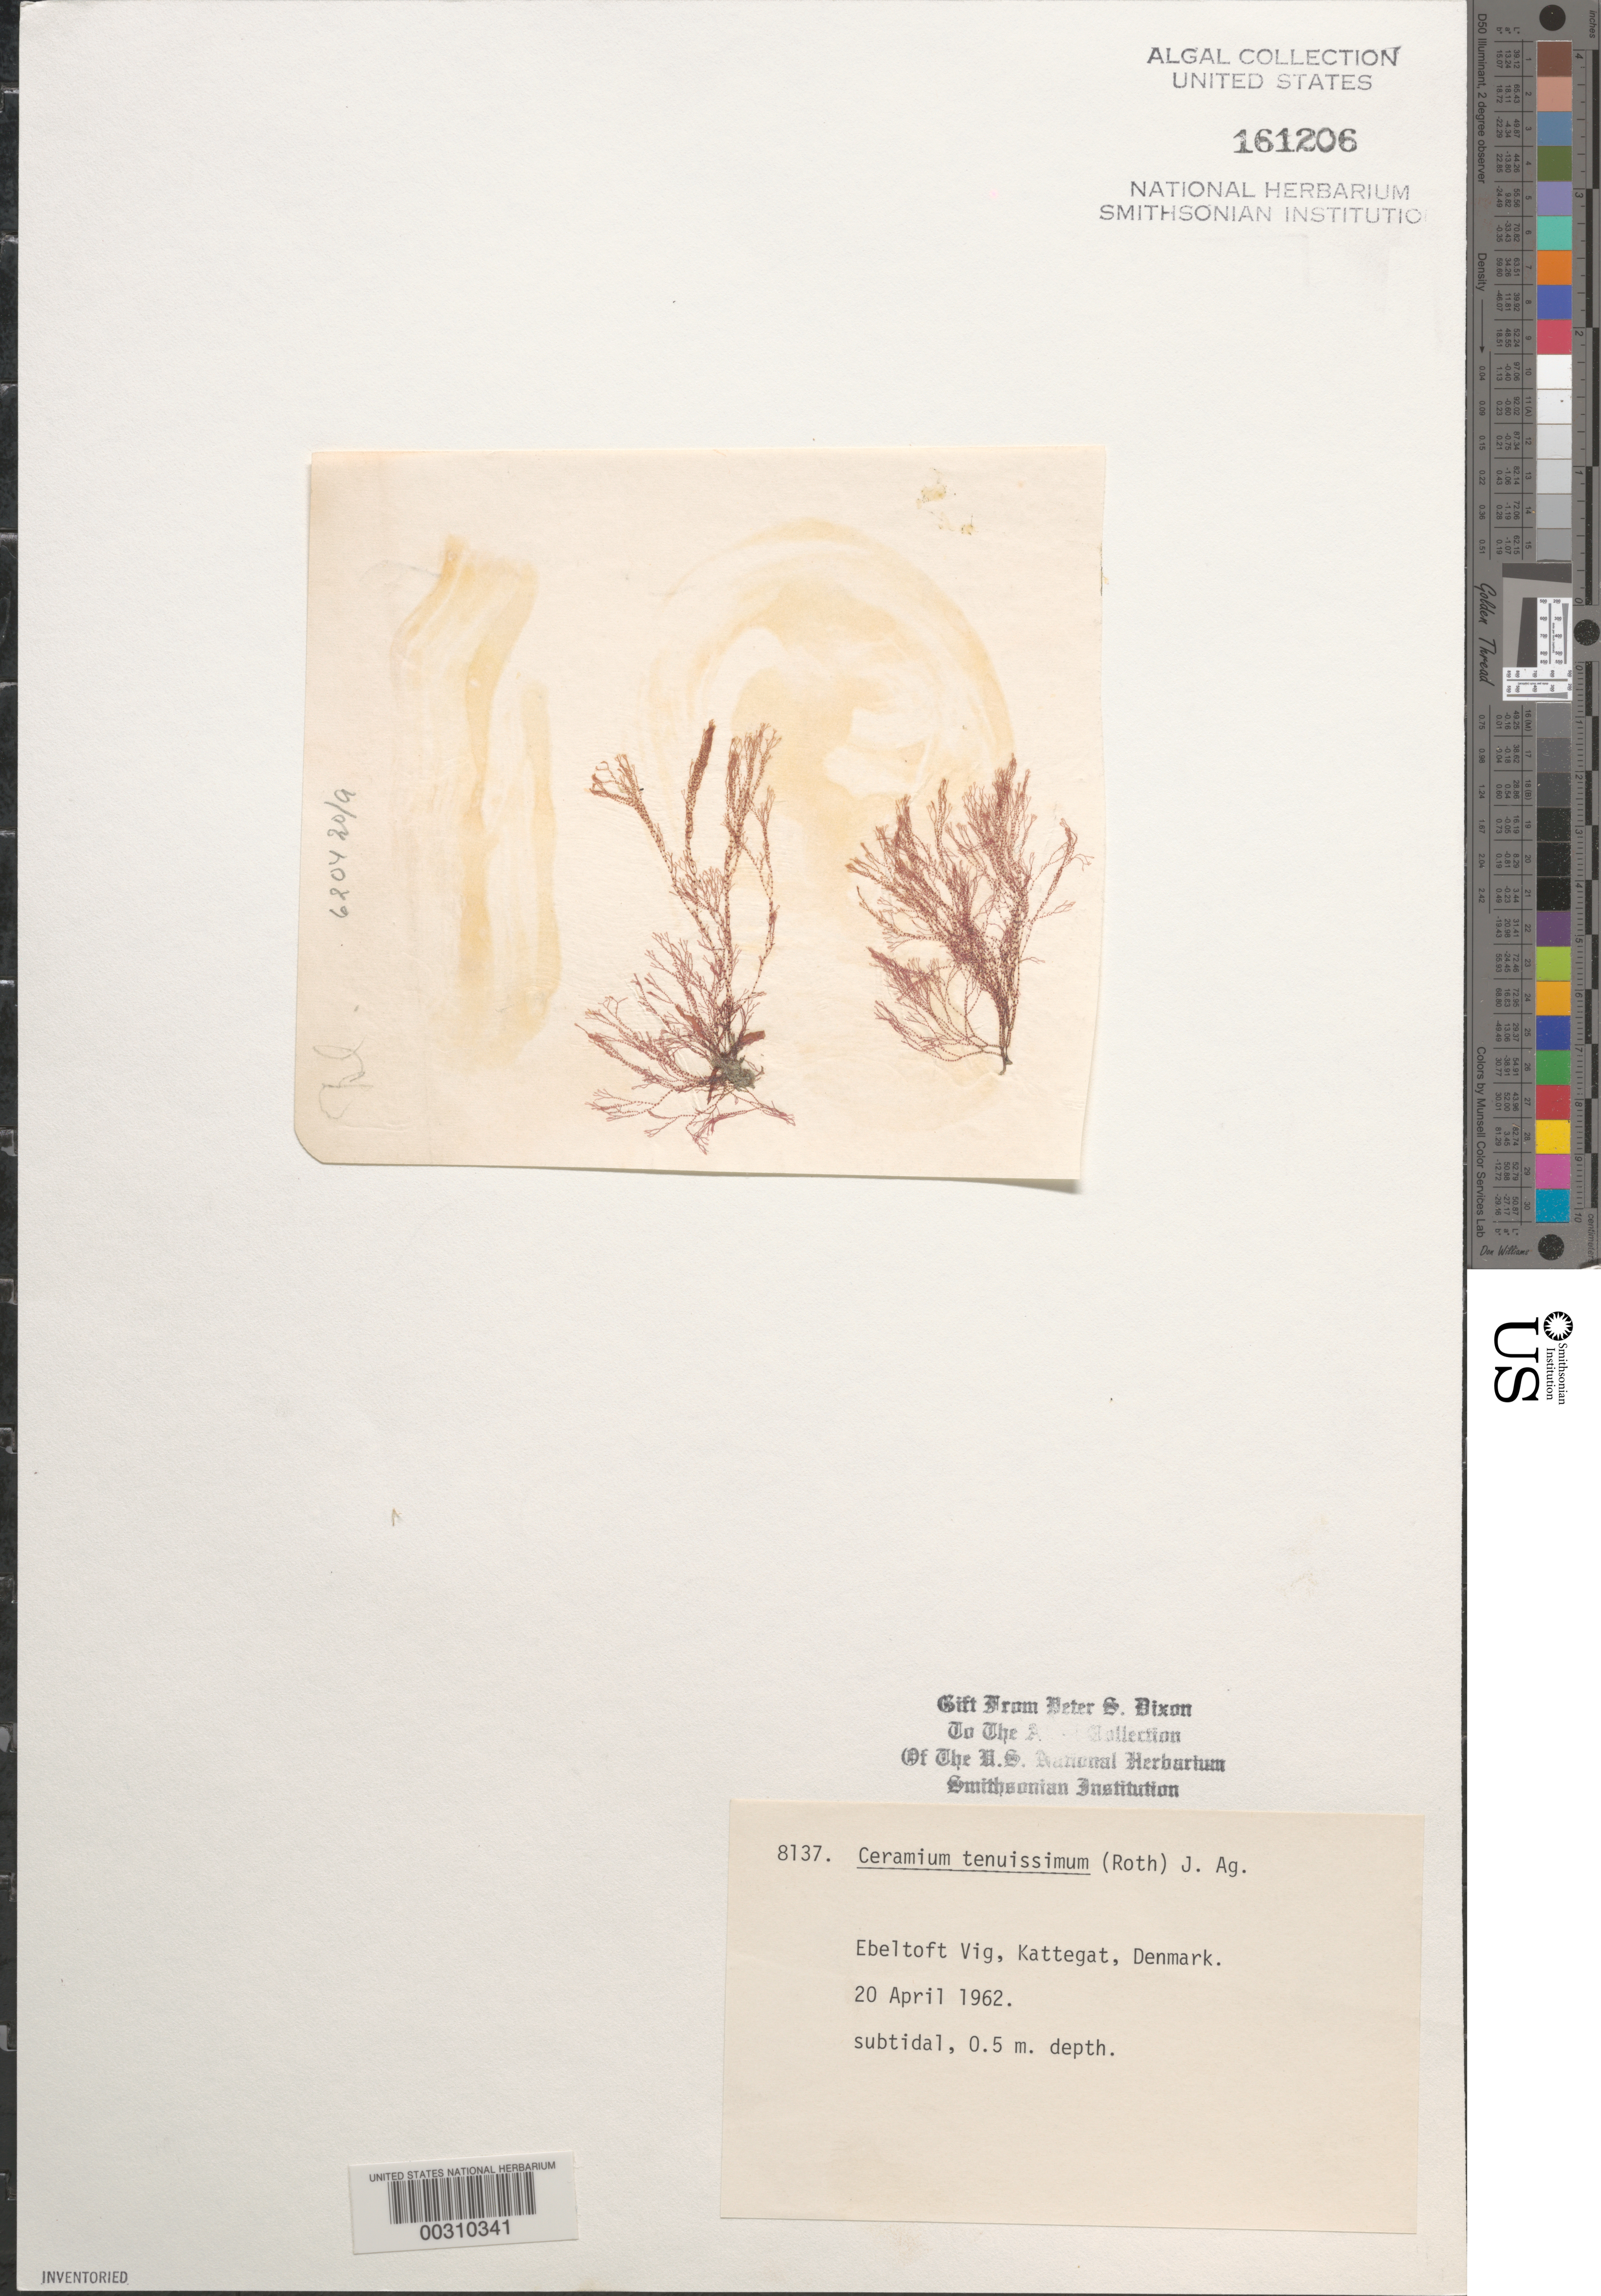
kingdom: Plantae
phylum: Rhodophyta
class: Florideophyceae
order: Ceramiales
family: Ceramiaceae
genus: Ceramium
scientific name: Ceramium diaphanum var. obscura, ined., 7/2023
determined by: Algae name updating Project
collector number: PSD 8137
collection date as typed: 20 Apr 1962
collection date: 1962-04-20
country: Denmark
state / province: Midtjylland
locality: Ebeltoft Harbor, Kattegat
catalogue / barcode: US 161206